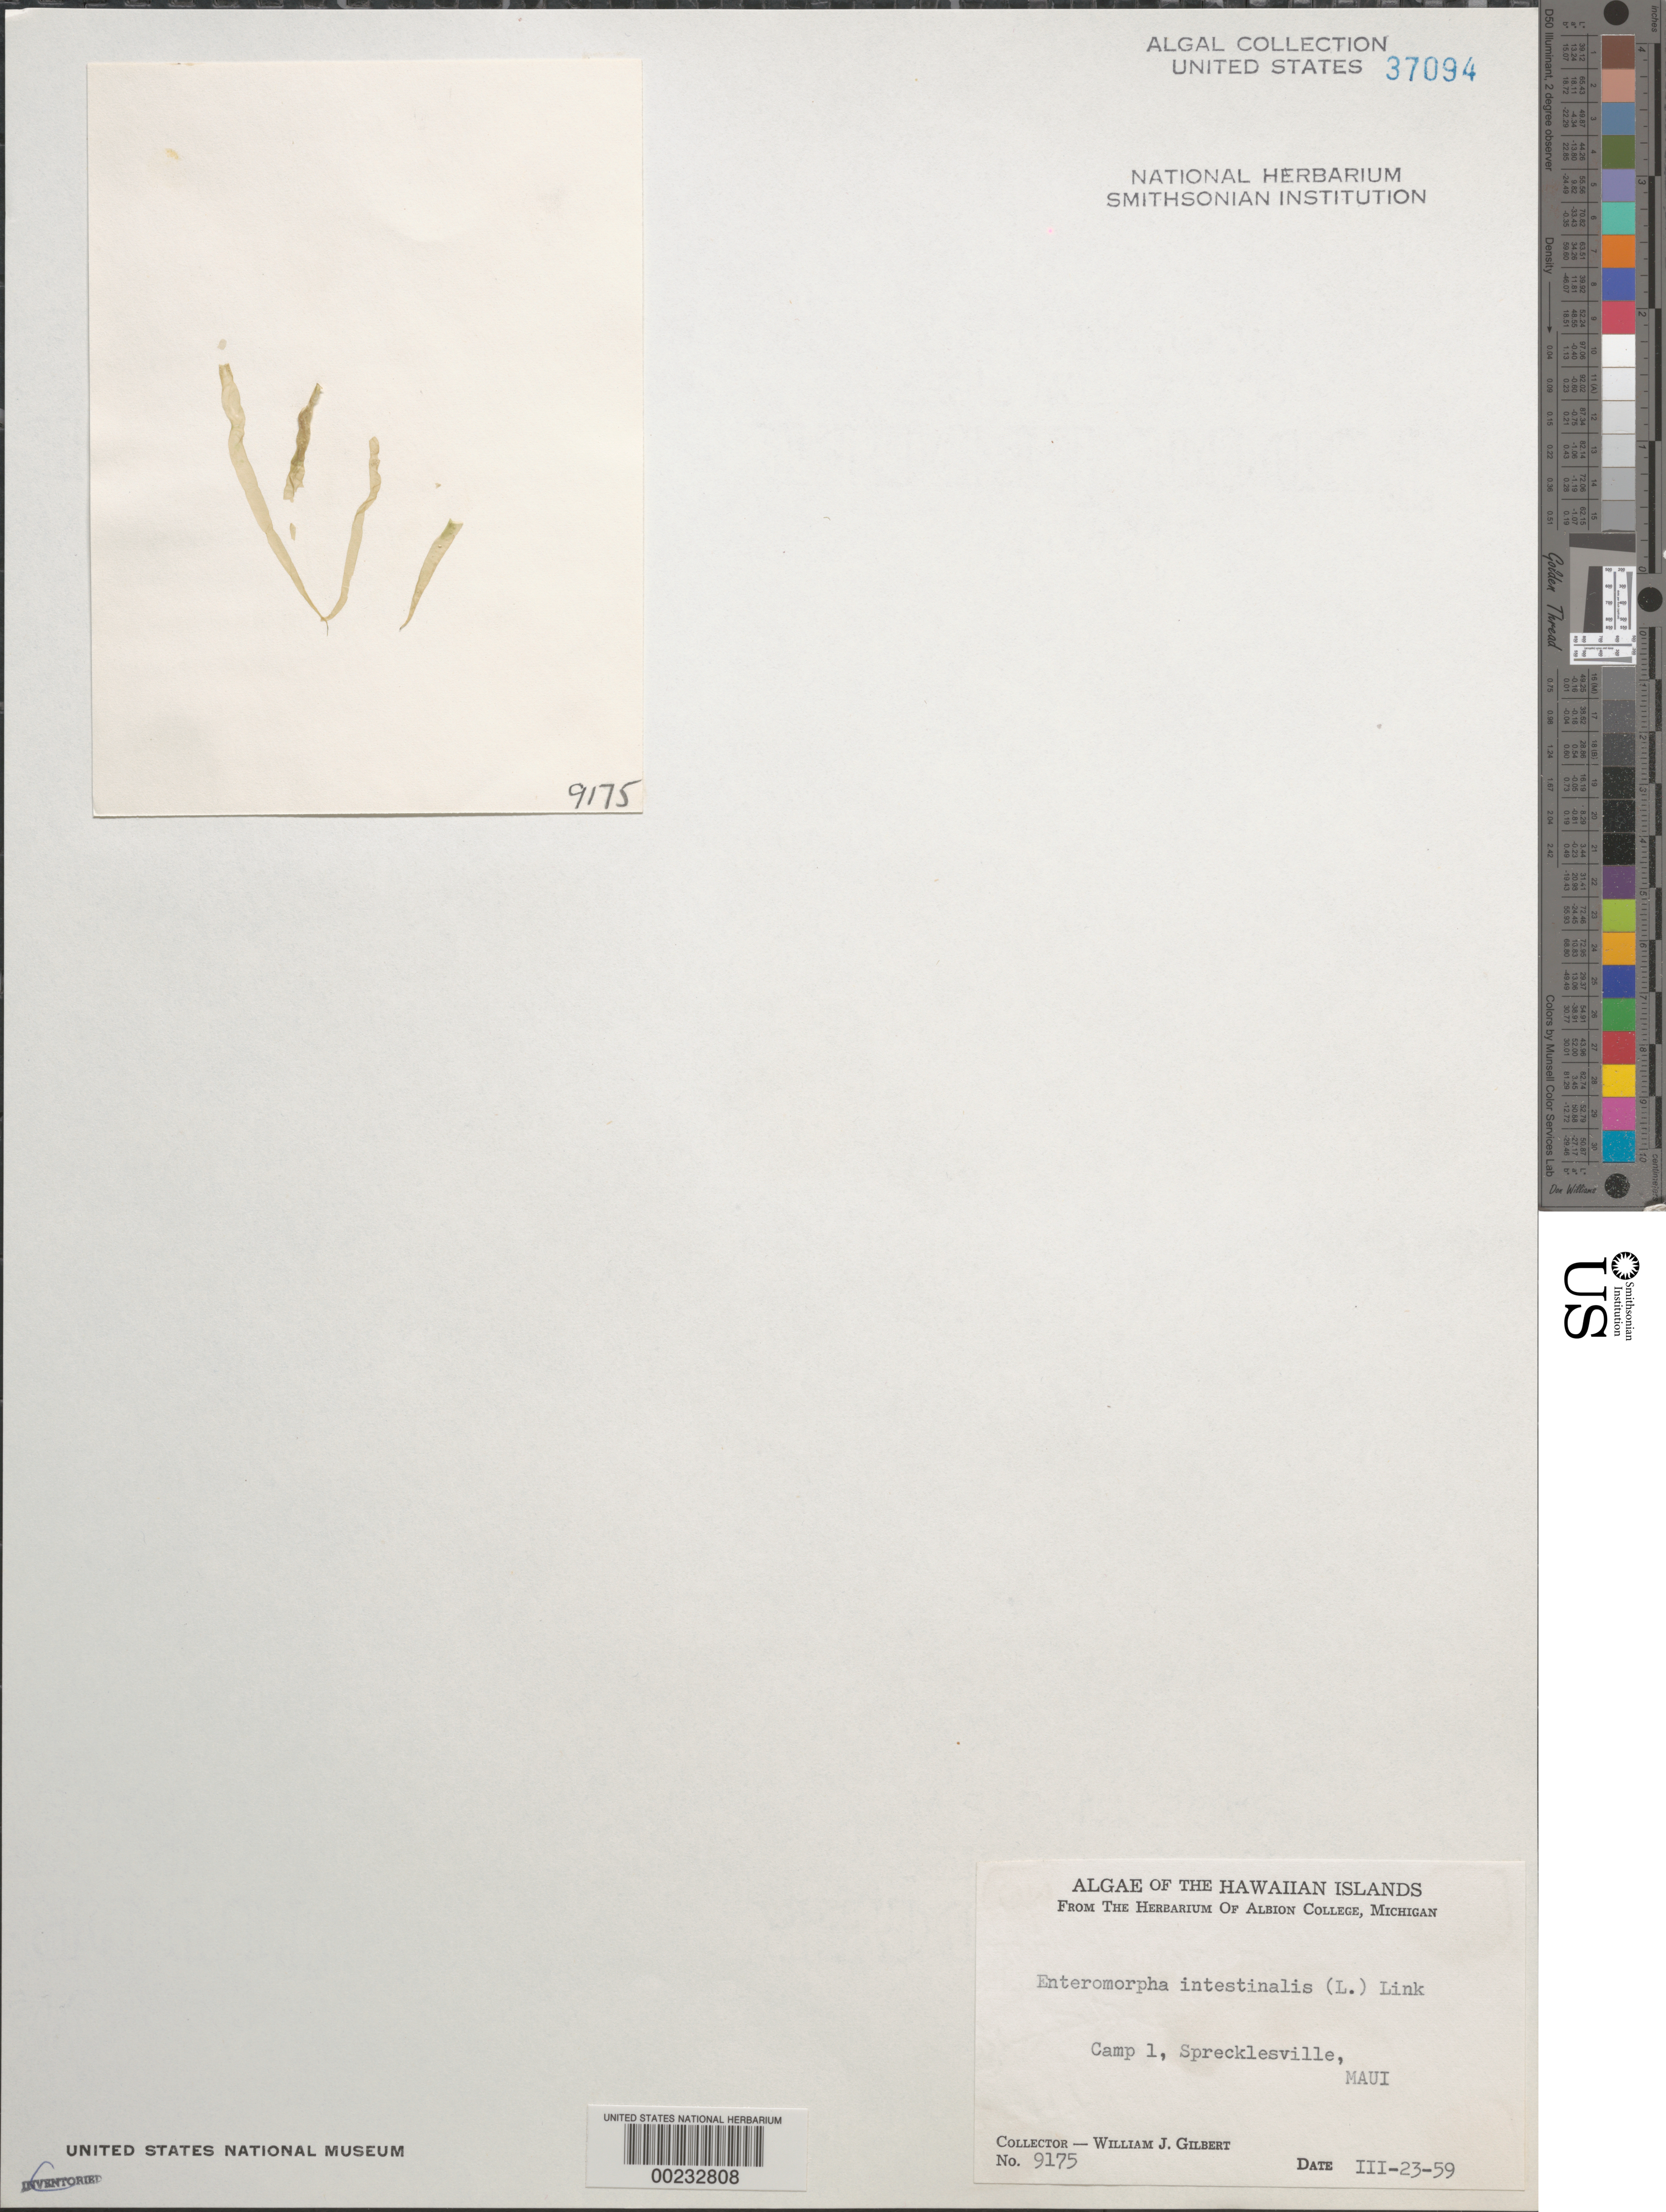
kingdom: Plantae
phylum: Chlorophyta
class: Ulvophyceae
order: Ulvales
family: Ulvaceae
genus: Ulva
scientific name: Ulva intestinalis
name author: L.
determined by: Algae name updating Project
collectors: W. J. Gilbert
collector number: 9175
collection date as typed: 23 Mar 1959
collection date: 1959-03-23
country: United States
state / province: Hawaii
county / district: Maui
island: Maui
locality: Spreckelsville (Sprecklesville), Camp 1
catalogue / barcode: US 37094